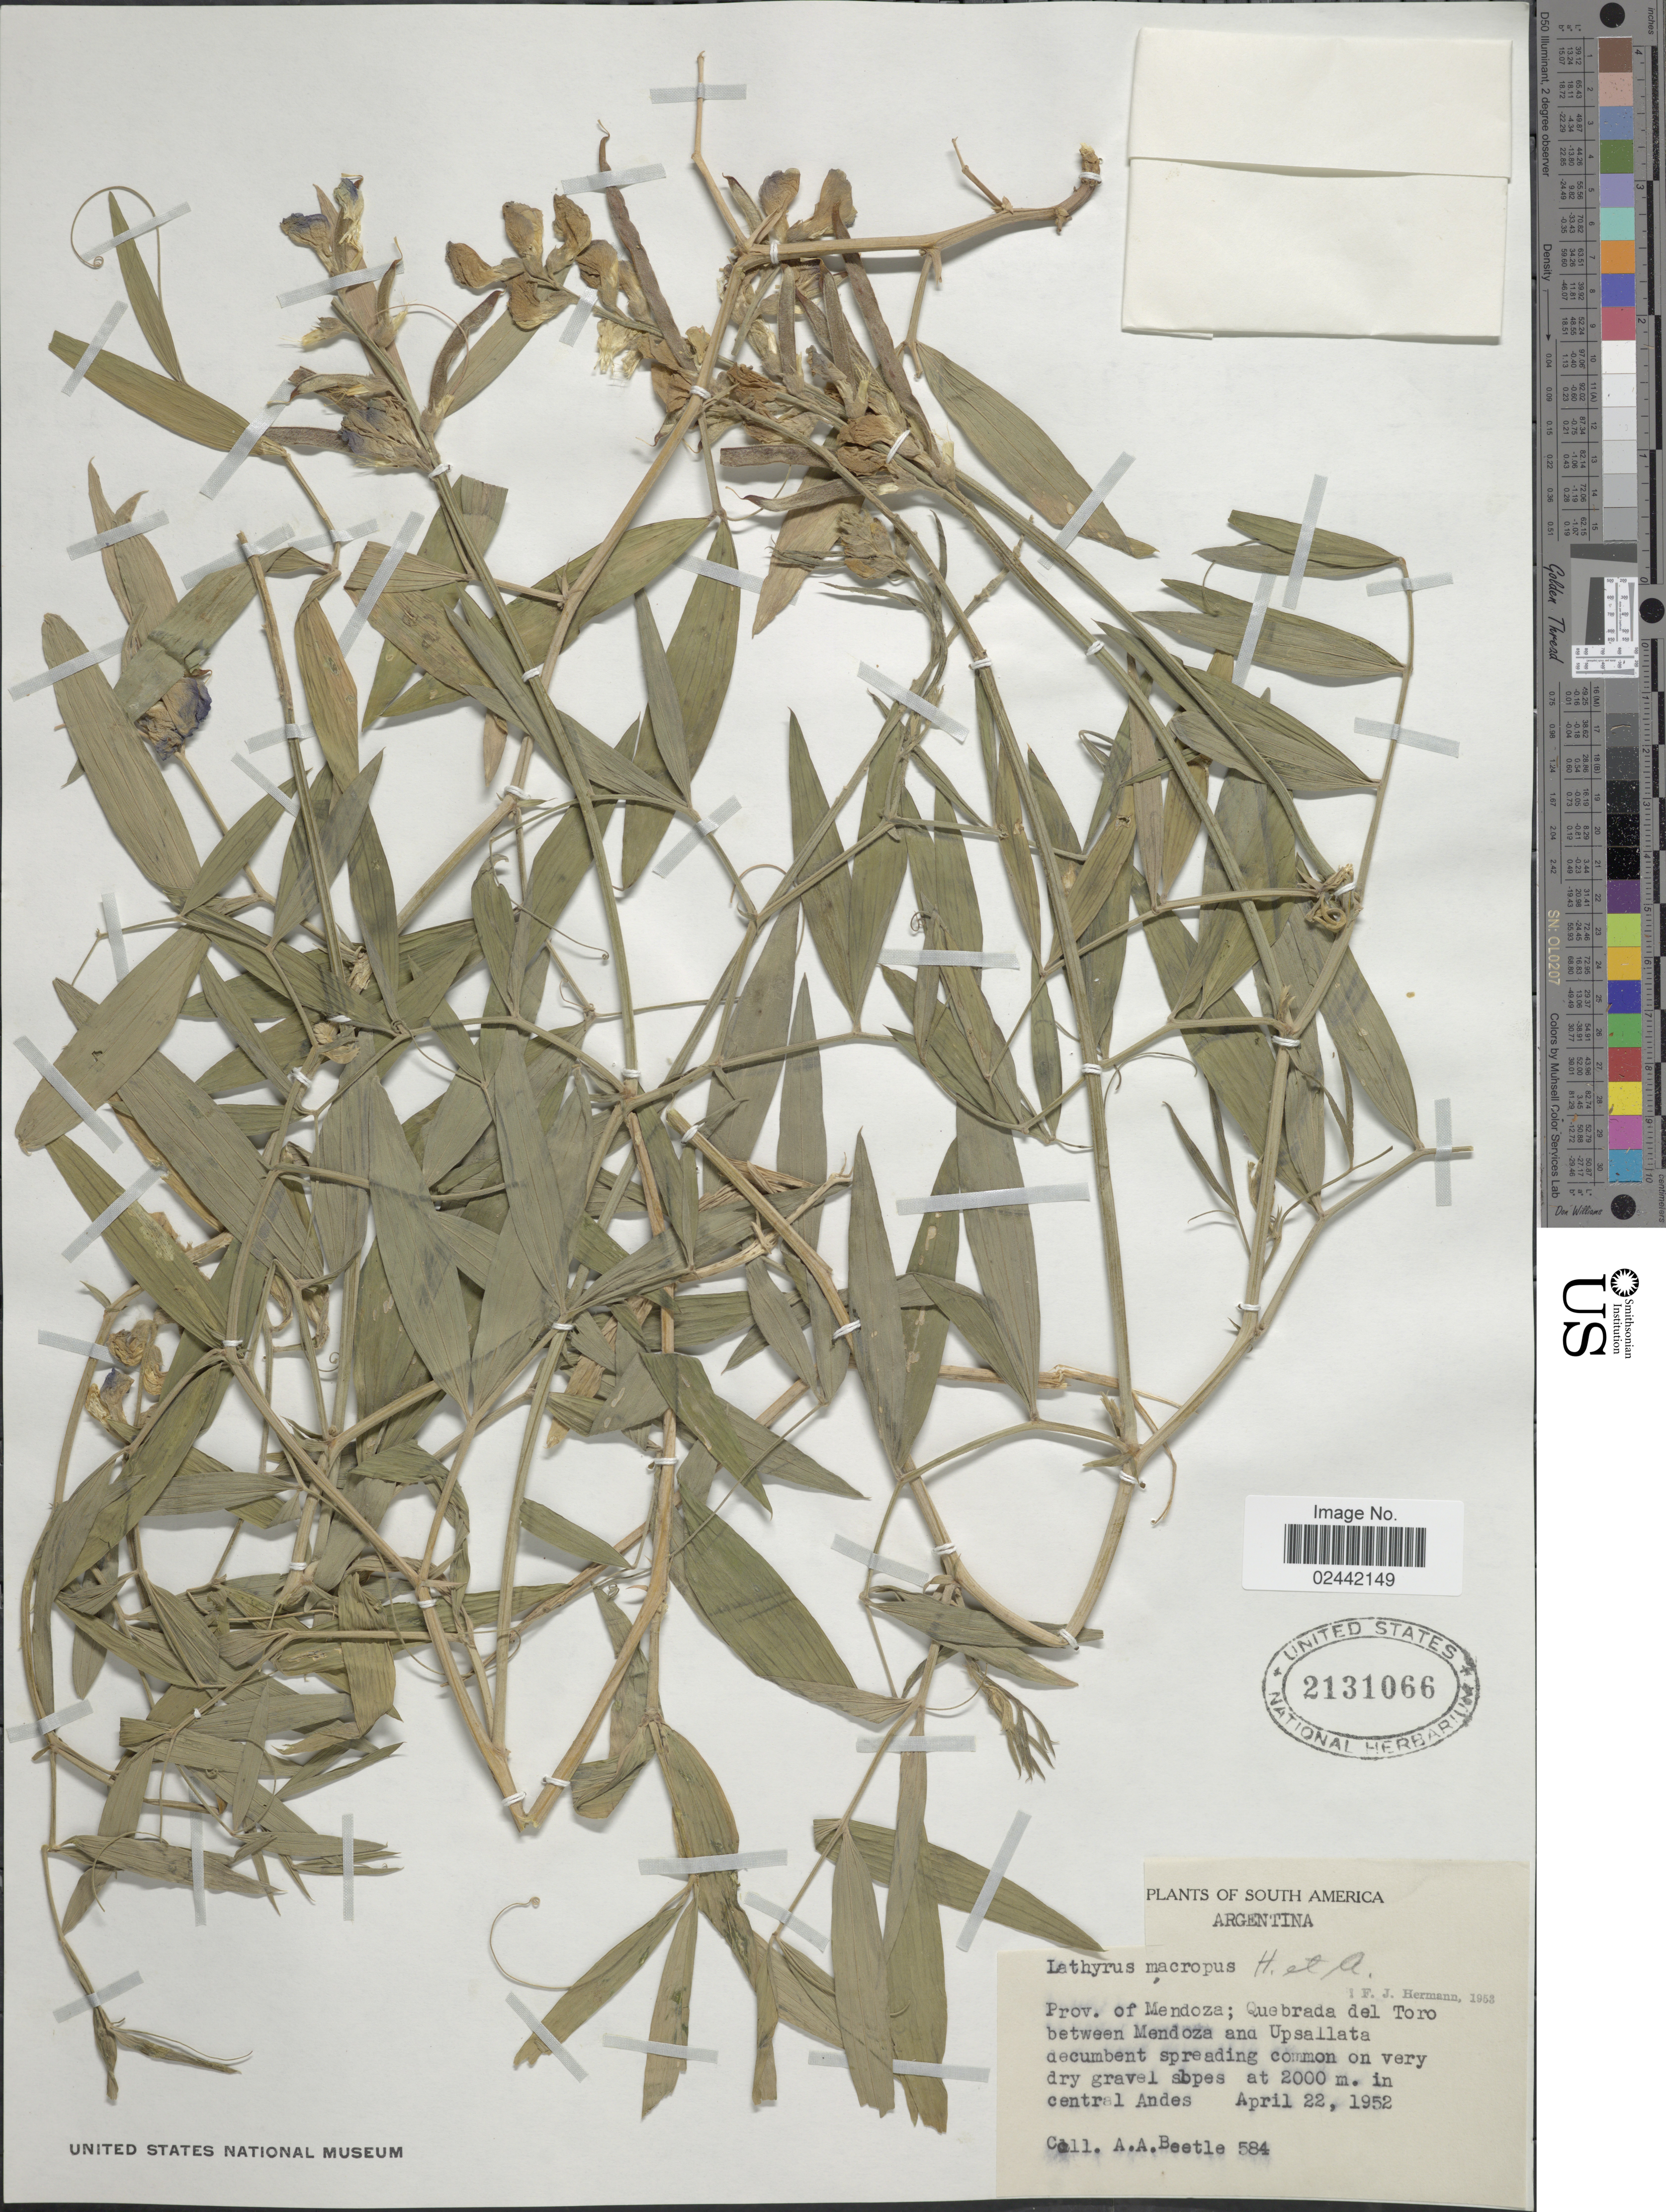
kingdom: Plantae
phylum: Tracheophyta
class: Magnoliopsida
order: Fabales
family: Fabaceae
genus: Lathyrus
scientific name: Lathyrus macropus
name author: Hook. & Arn.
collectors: A. A. Beetle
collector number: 584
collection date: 1952-04-22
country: Argentina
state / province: Mendoza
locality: Quebrada del Toro between Mendoza and Upsallata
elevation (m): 2000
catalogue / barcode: US 2131066